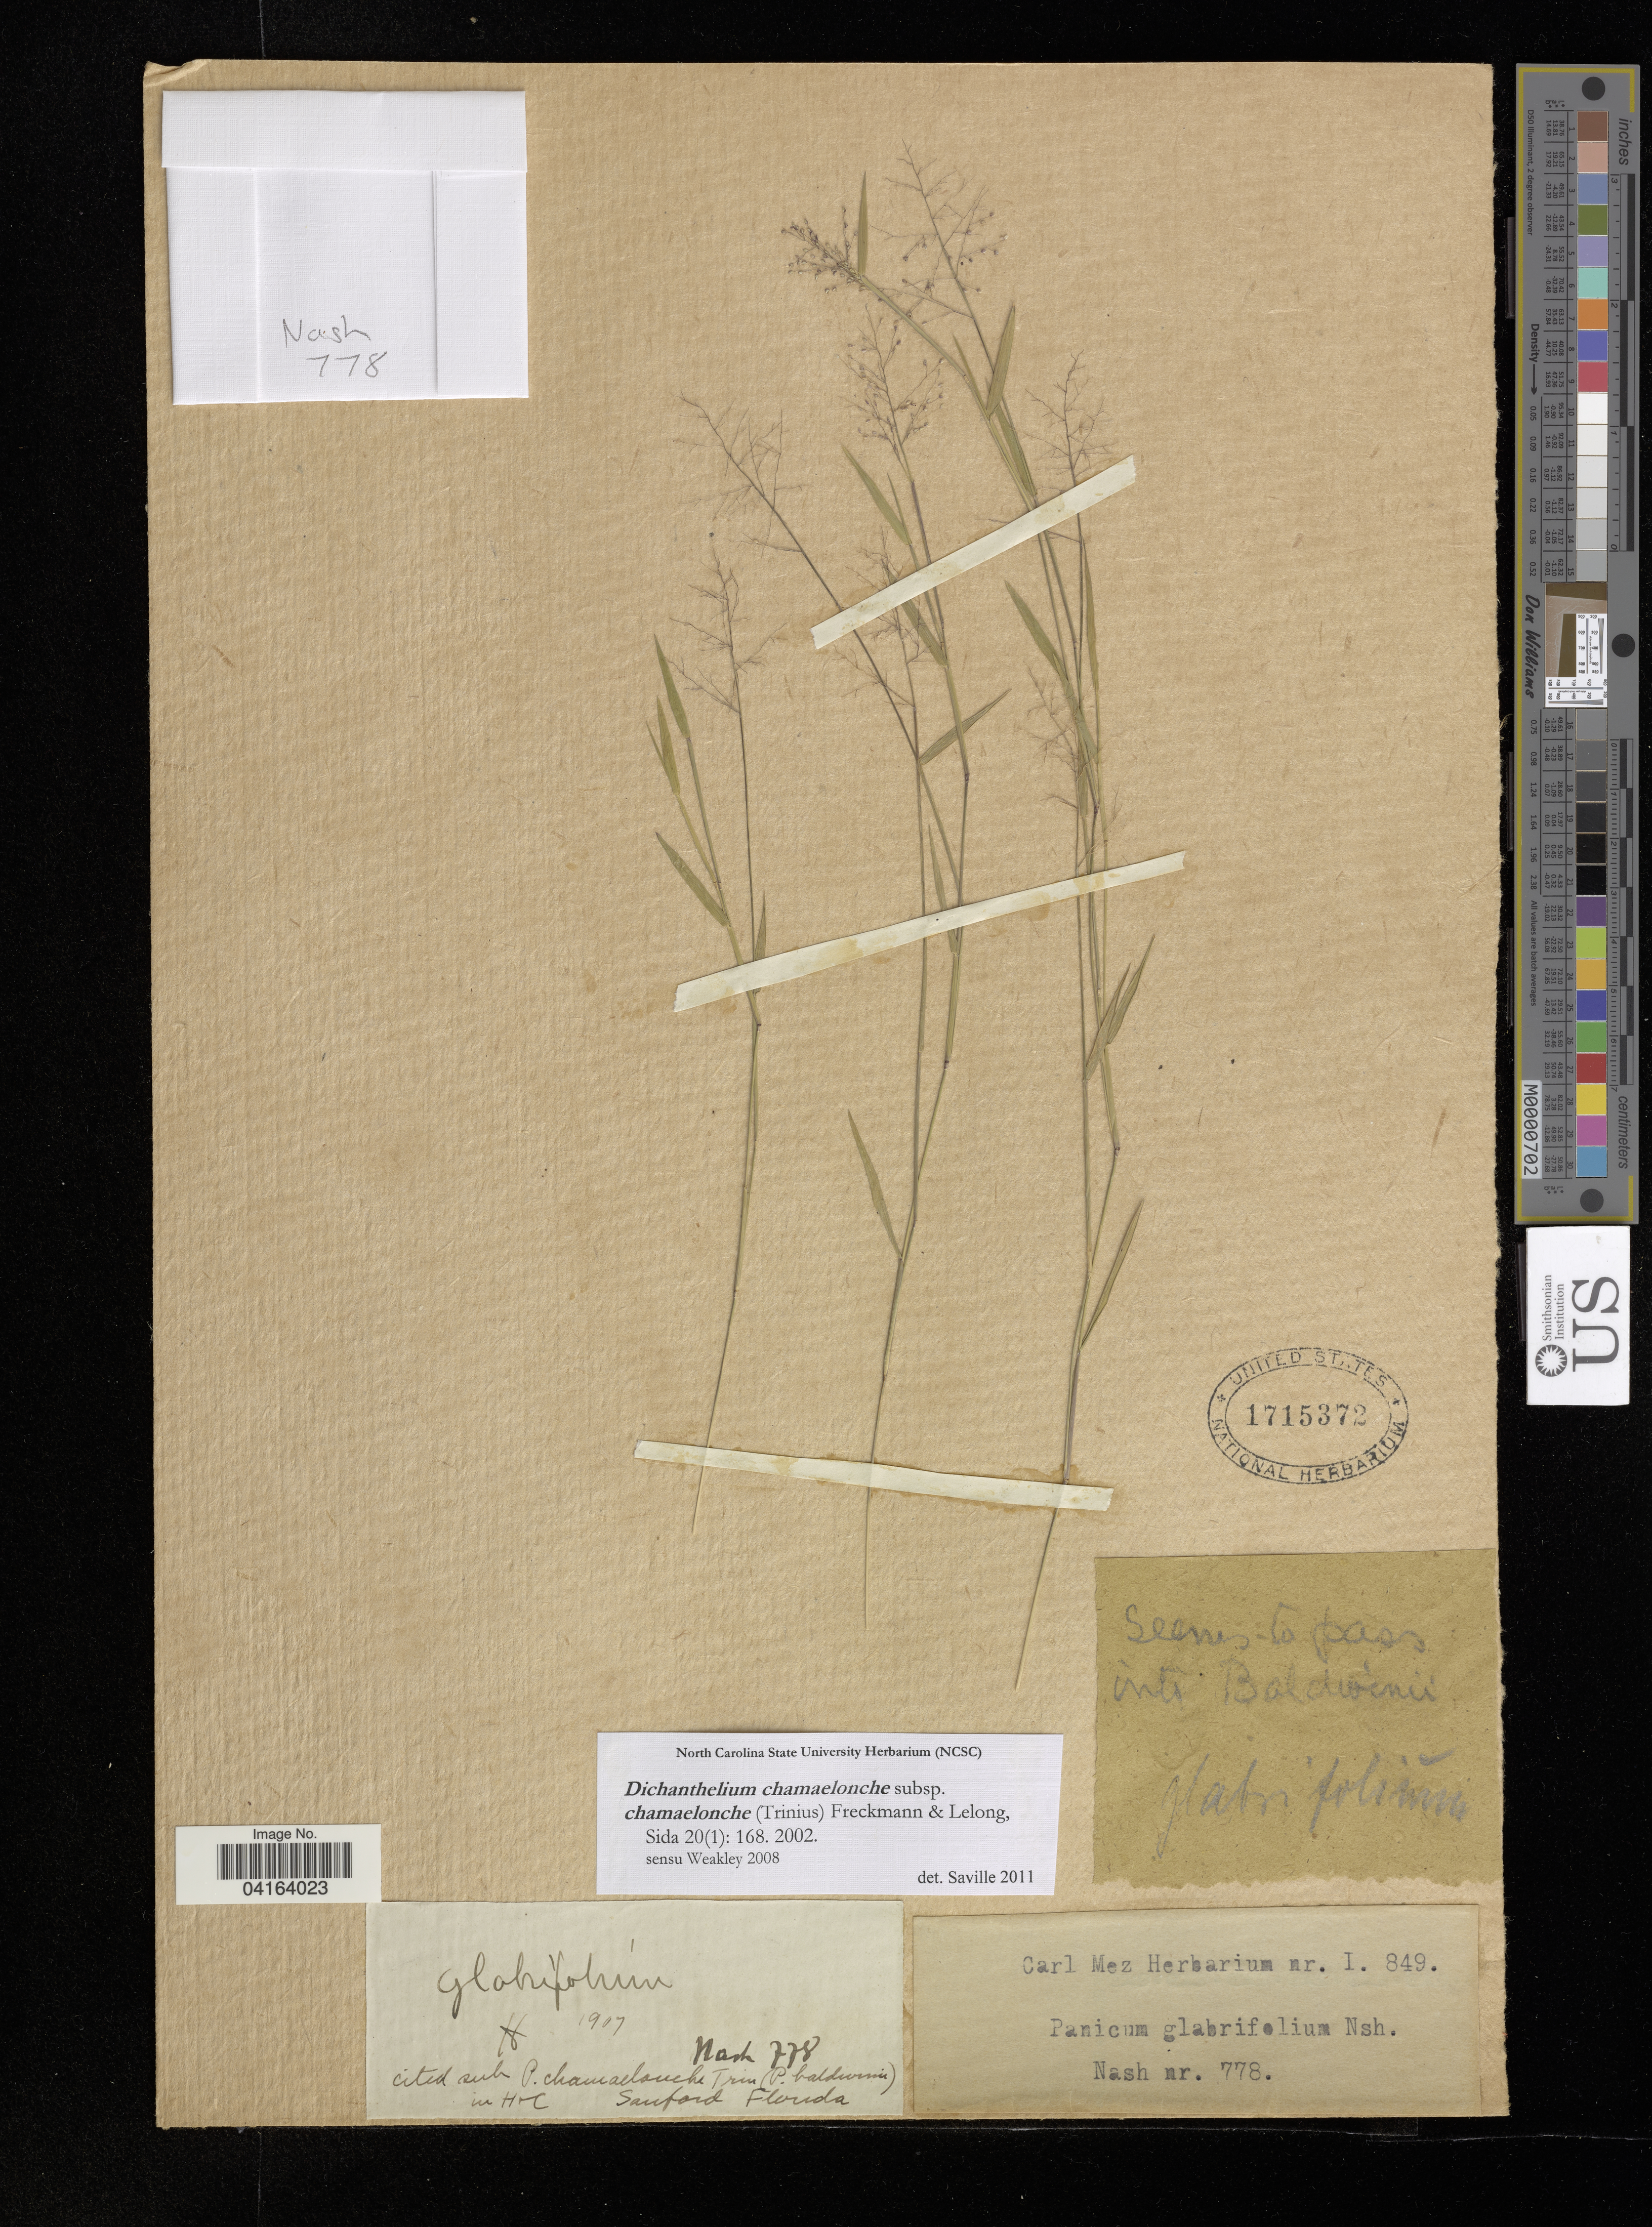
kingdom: Plantae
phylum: Tracheophyta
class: Liliopsida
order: Poales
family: Poaceae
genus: Dichanthelium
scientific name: Dichanthelium chamaelonche subsp. chamaelonche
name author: (Trin.) Freckmann & Lelong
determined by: Saville, A. C., (NCSC), North Carolina State University (UNITED STATES)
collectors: -- Nash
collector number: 778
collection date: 1907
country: United States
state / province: Florida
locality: Sanford.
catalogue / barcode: US 1715372